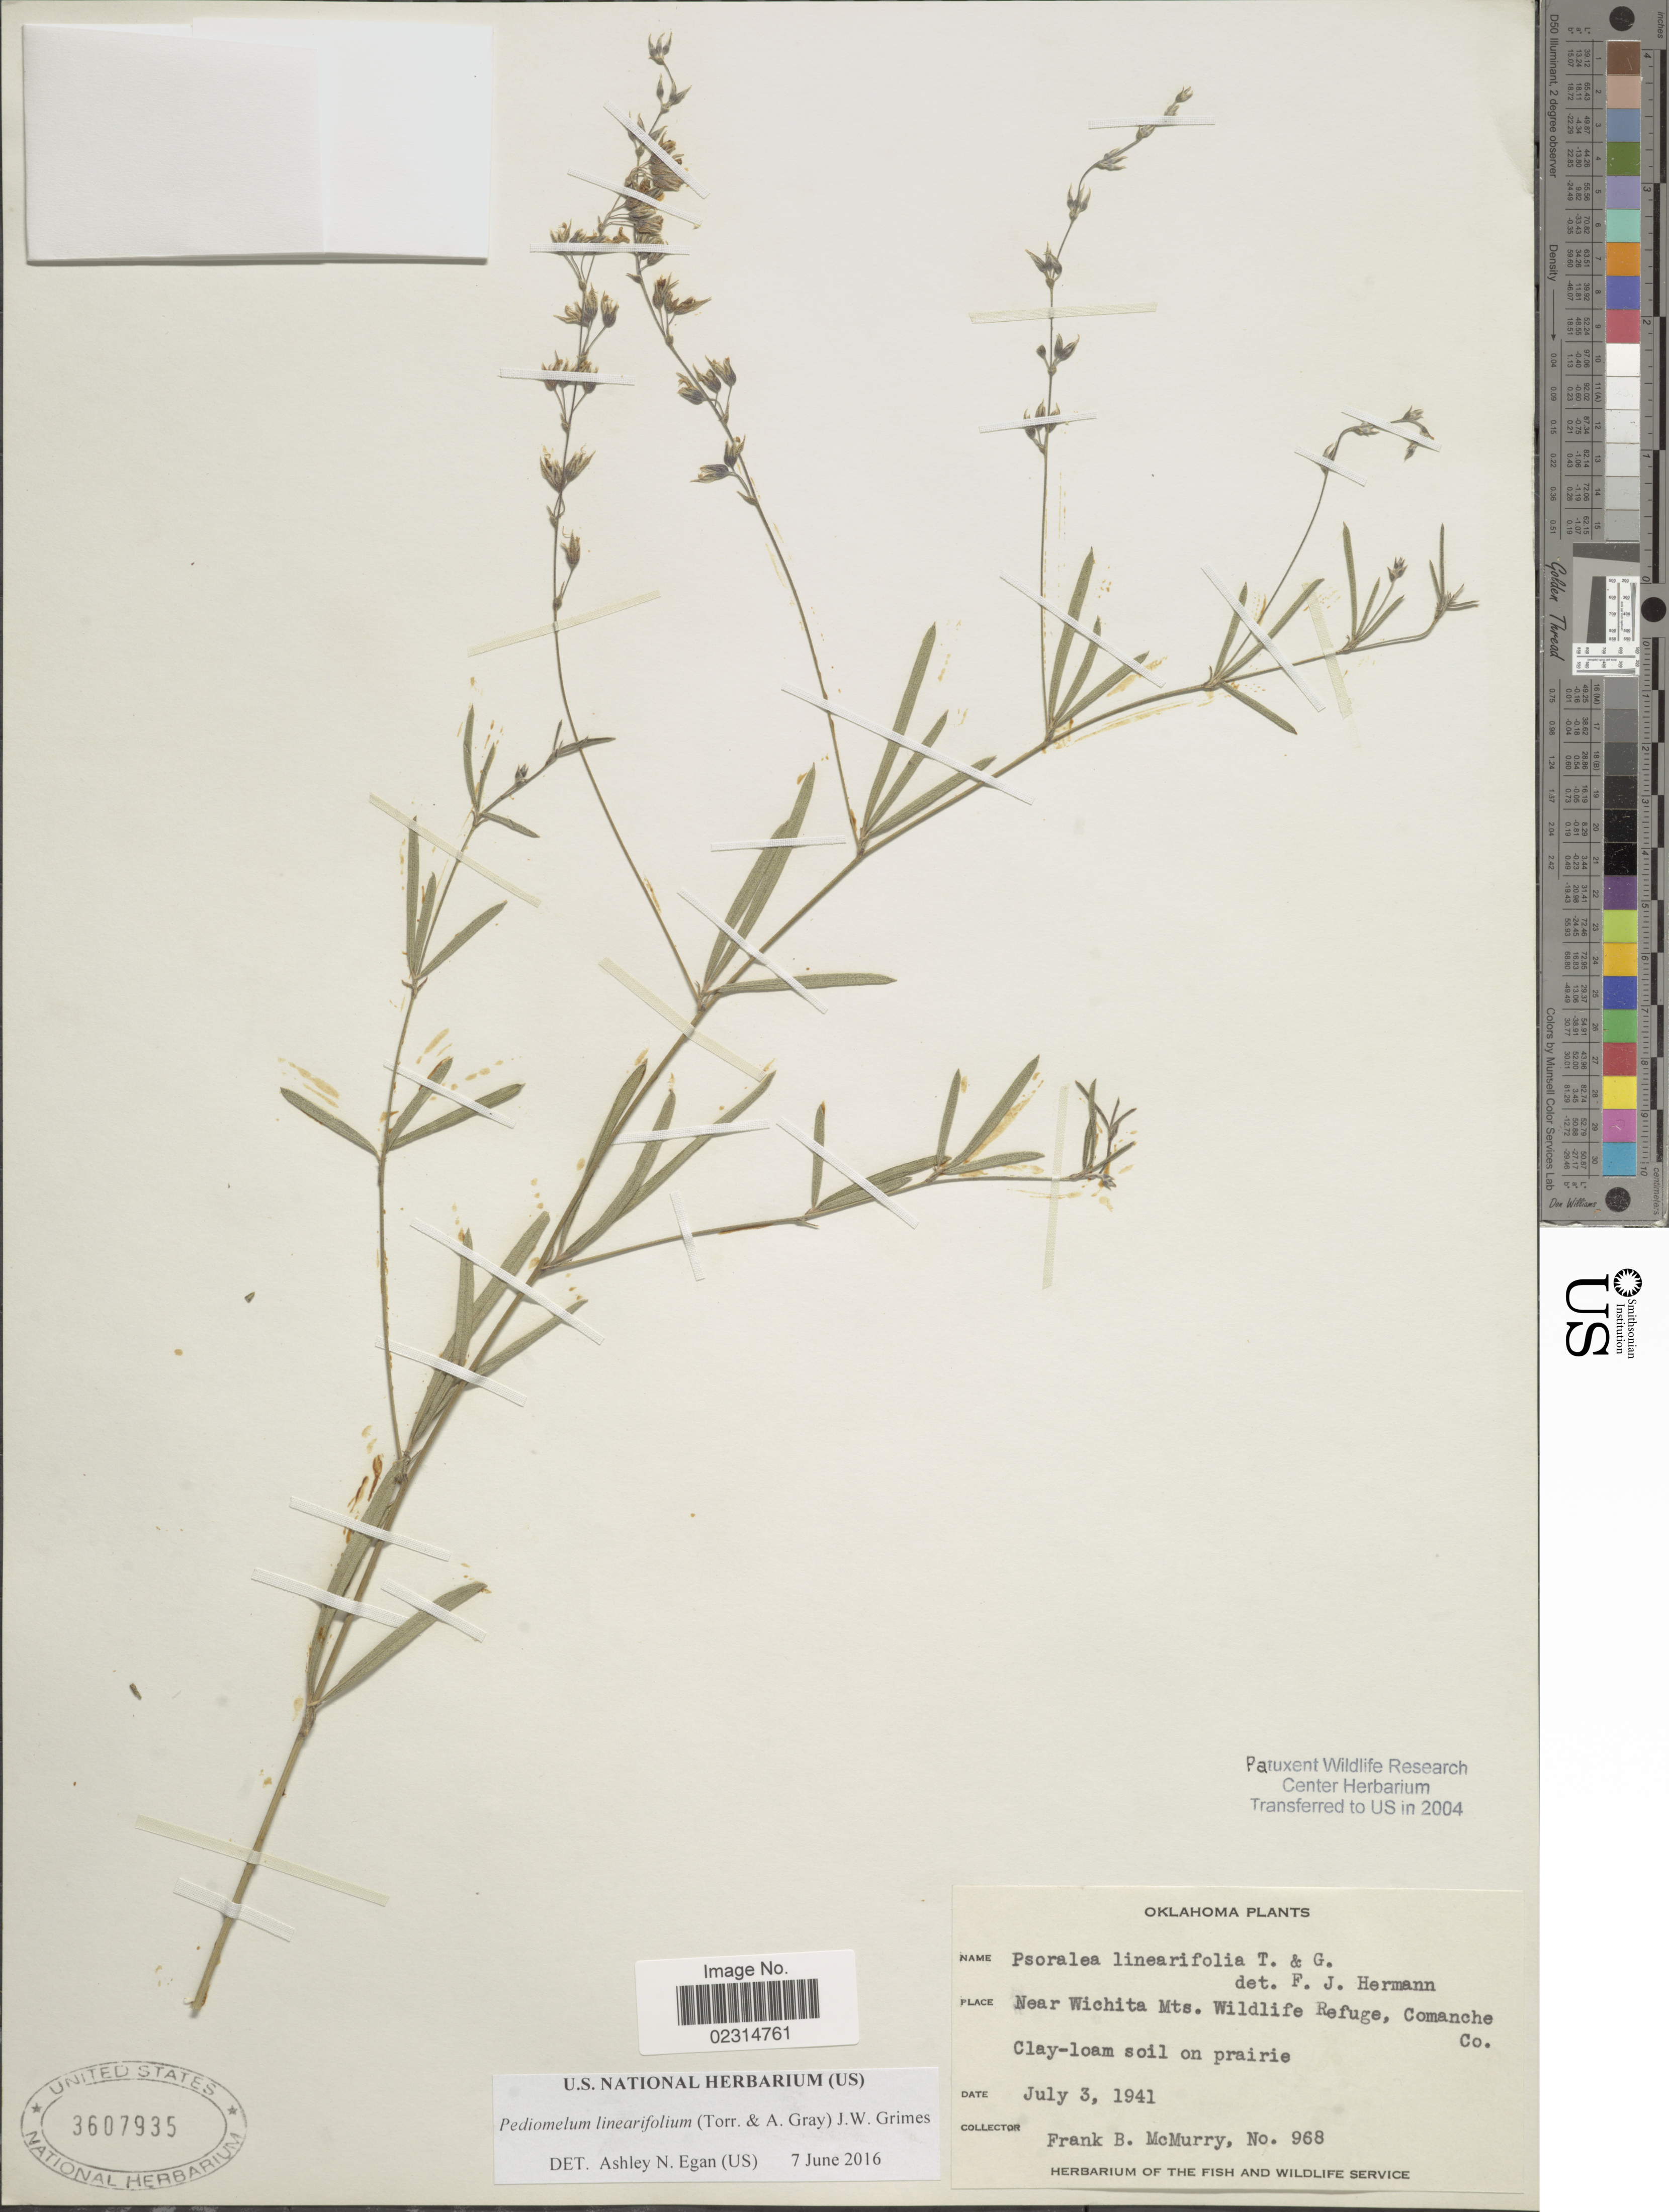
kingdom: Plantae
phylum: Tracheophyta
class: Magnoliopsida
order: Fabales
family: Fabaceae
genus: Pediomelum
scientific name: Pediomelum linearifolium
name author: (Torr. & A. Gray) J.W. Grimes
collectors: F. B. McMurry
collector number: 968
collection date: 1941-07-03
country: United States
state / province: Oklahoma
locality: Near Wichita Mts. Wildlife Refuge, Comanche Co, Clay-loam soil on prairie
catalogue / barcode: US 3607935